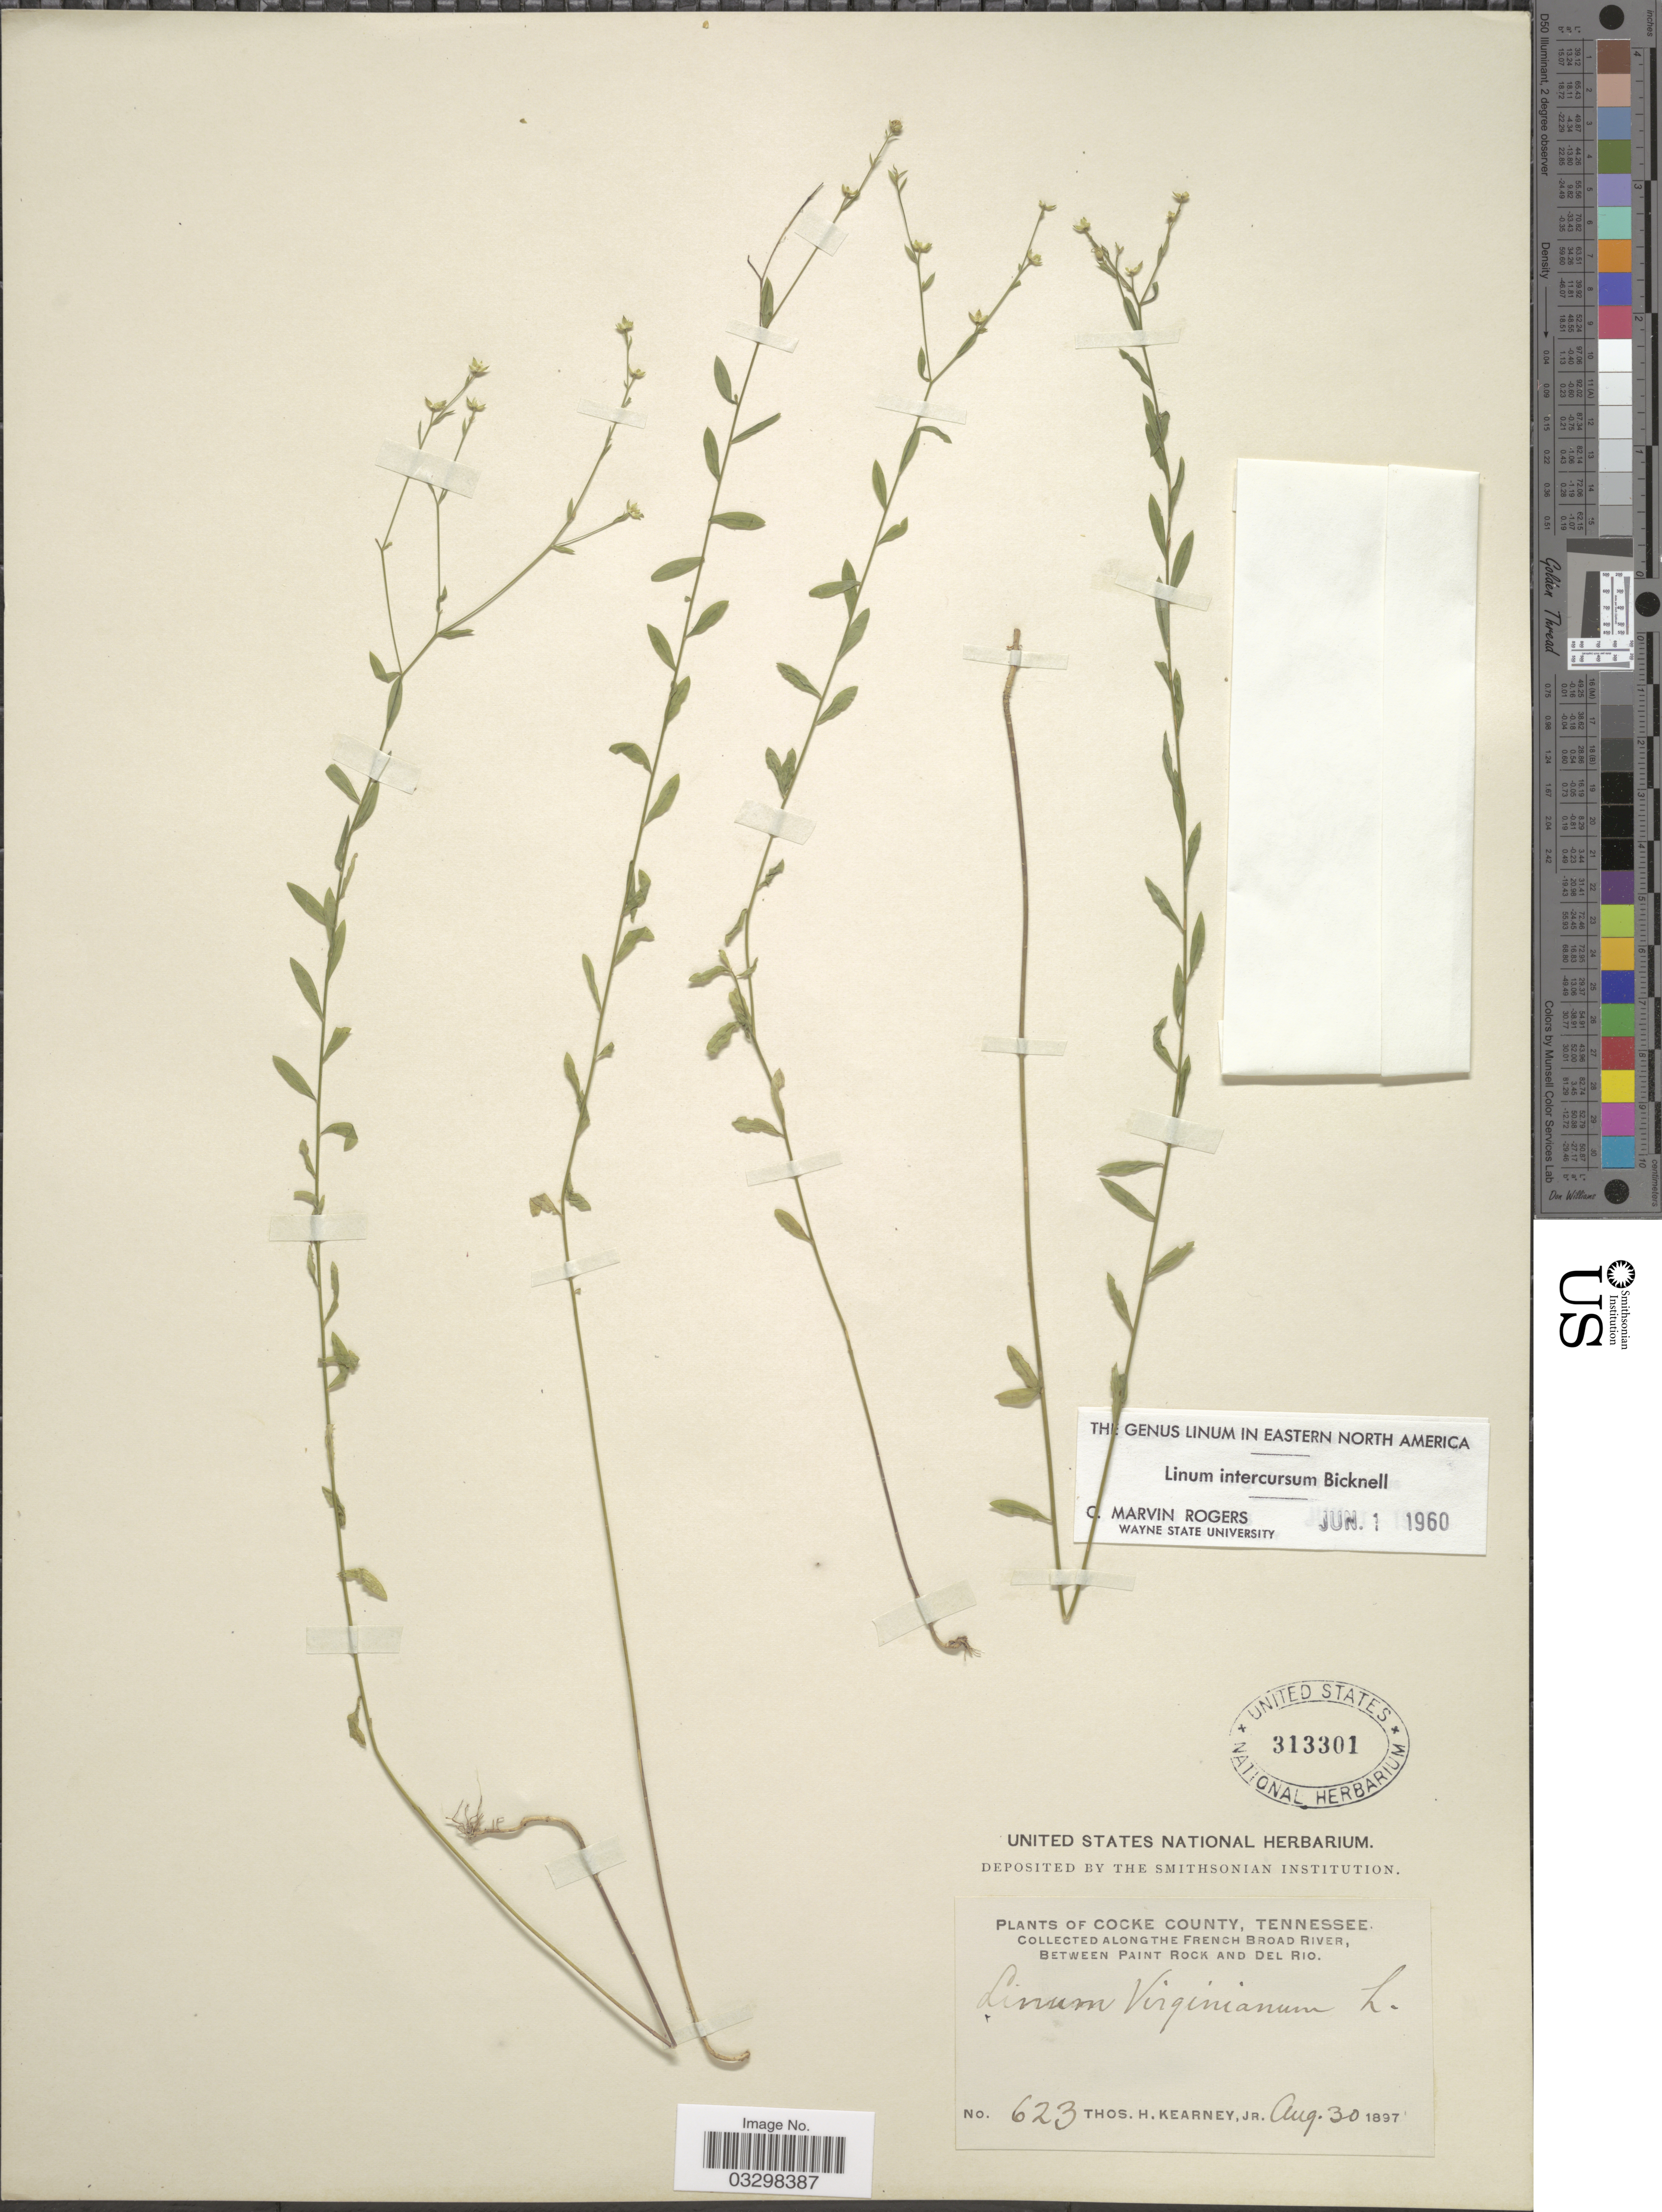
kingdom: Plantae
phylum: Tracheophyta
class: Magnoliopsida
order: Malpighiales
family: Linaceae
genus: Linum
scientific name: Linum intercursum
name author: E.P. Bicknell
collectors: T. H. Kearney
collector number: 623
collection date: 1897-08-30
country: United States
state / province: Tennessee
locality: Cocke County. Along the French Broad River, between Paint Rock and Del Rio.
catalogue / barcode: US 313301